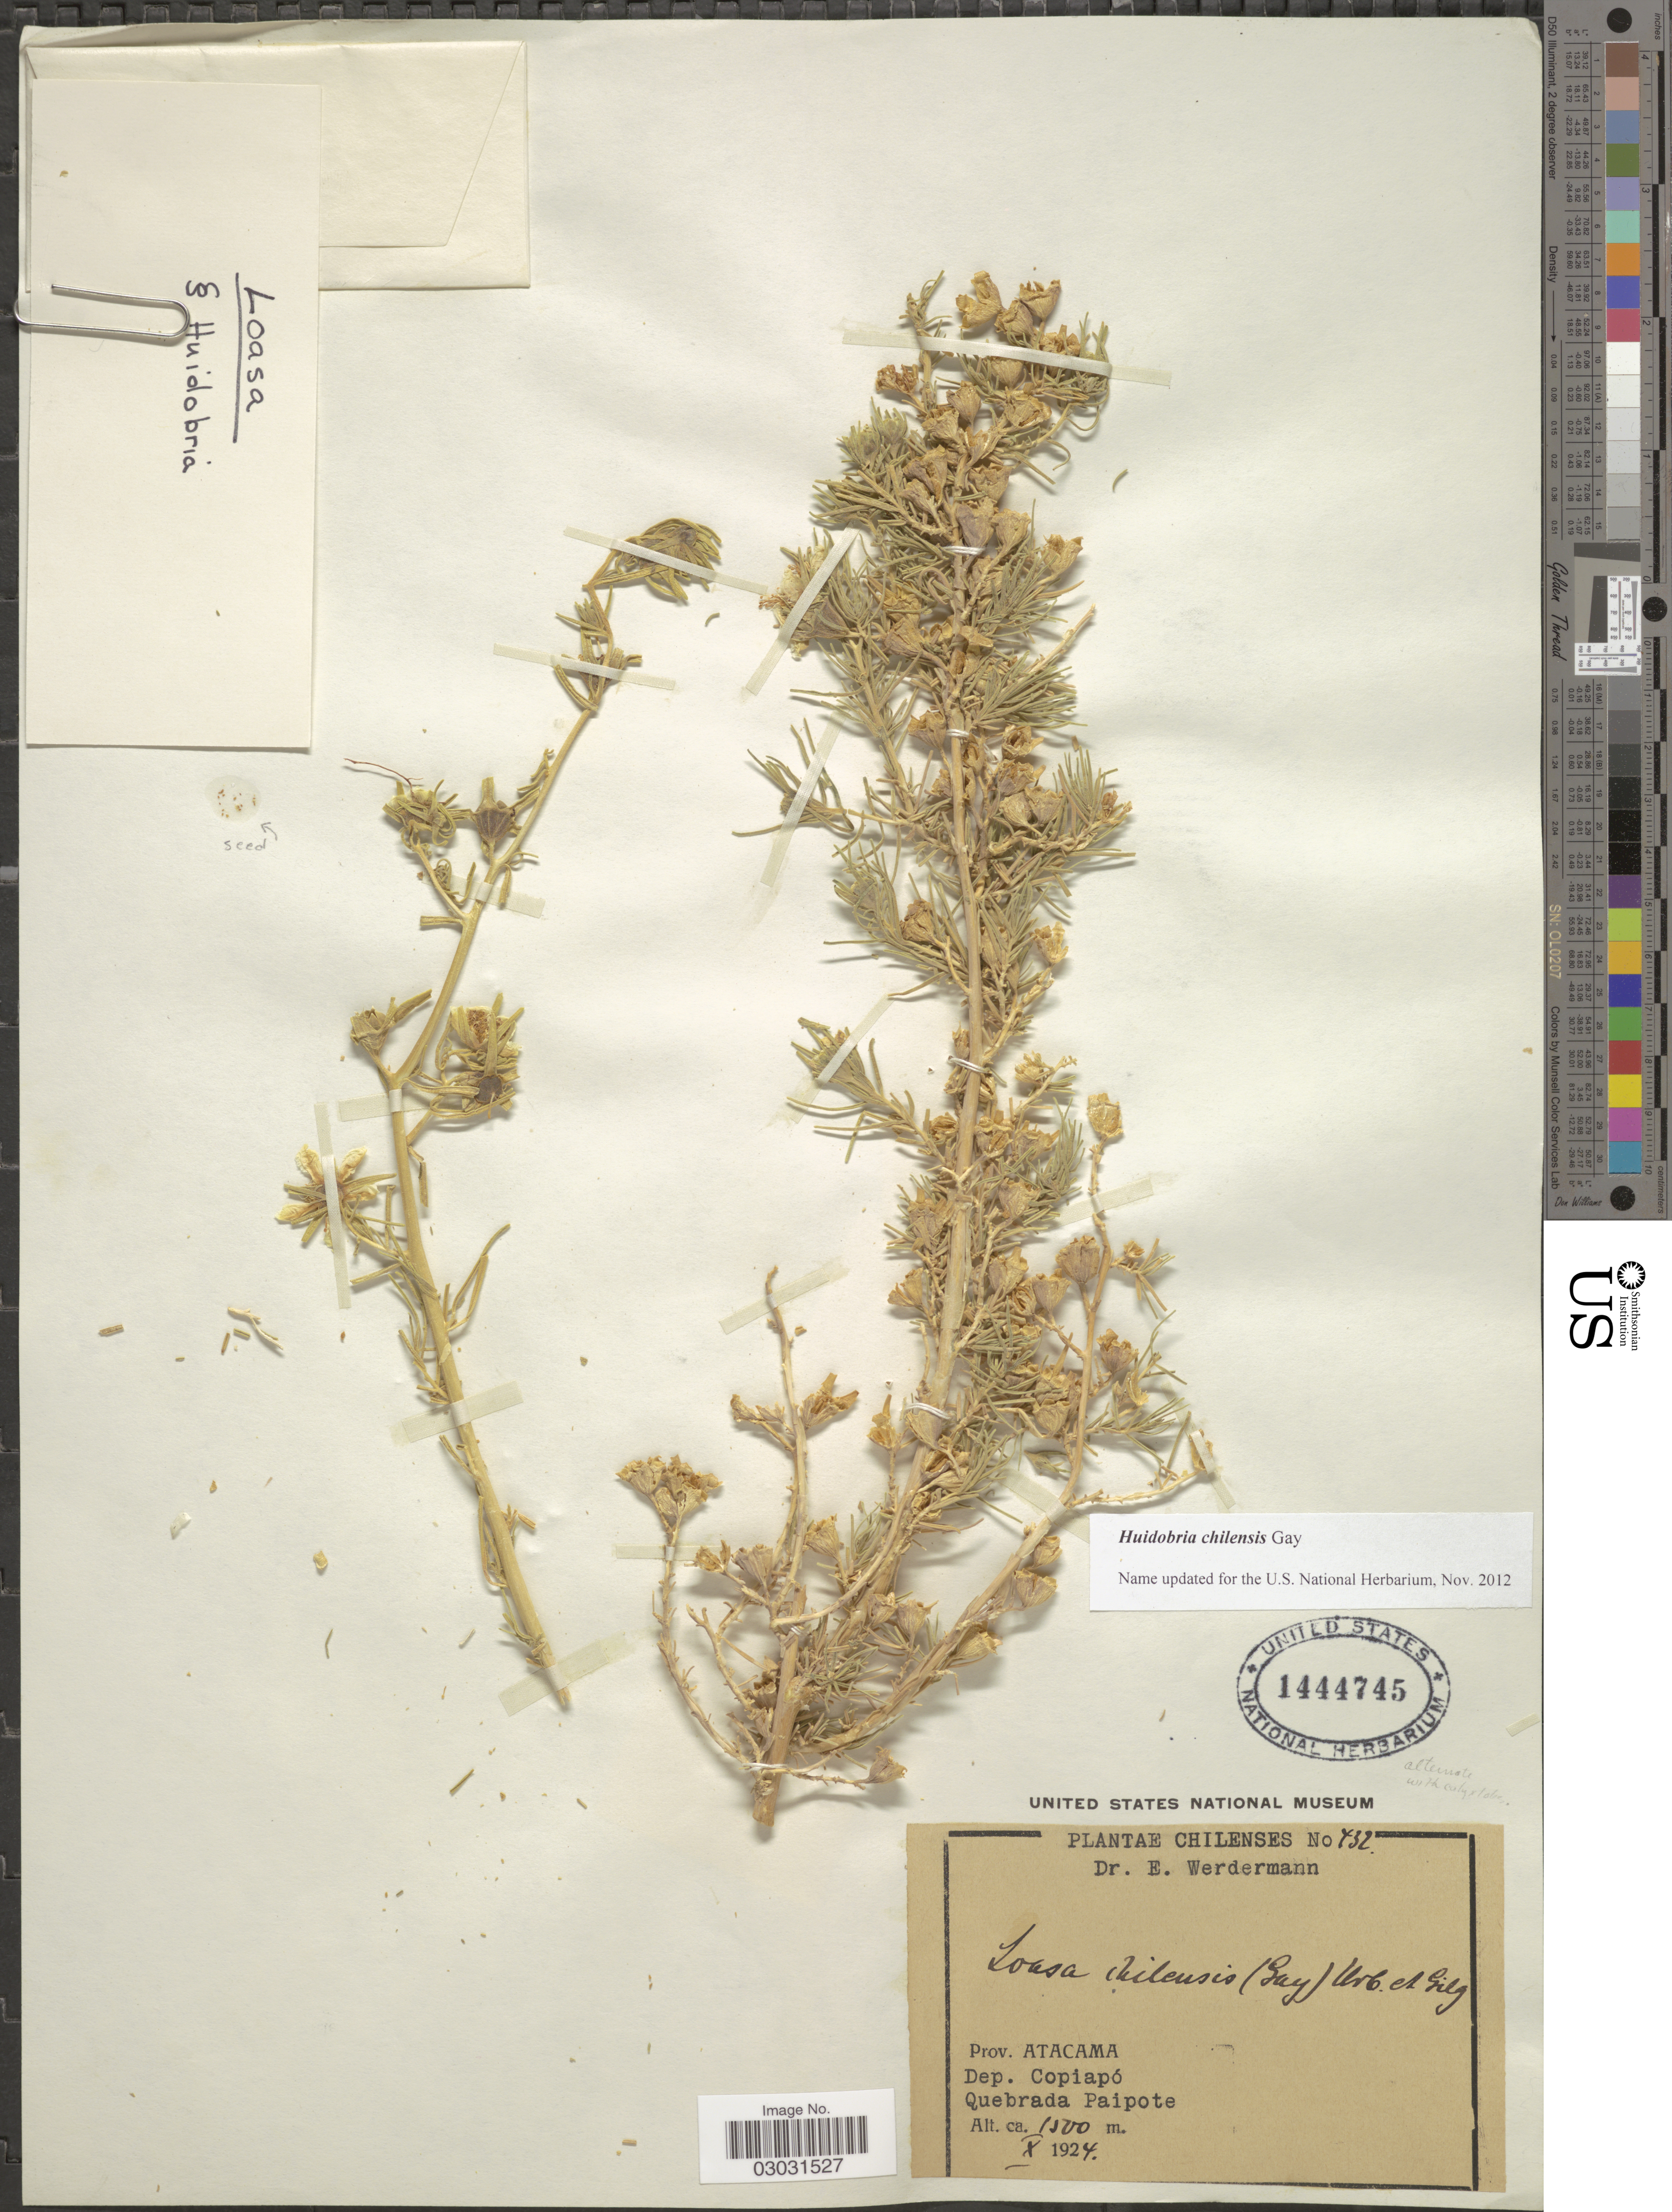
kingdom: Plantae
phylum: Tracheophyta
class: Magnoliopsida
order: Cornales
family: Loasaceae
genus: Huidobria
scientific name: Huidobria chilensis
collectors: E. Werdermann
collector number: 732*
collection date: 1924-10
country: Chile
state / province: Atacama (III)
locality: Dep. Copiapó. Quebrada Paipote.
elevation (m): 1500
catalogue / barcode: US 1444745